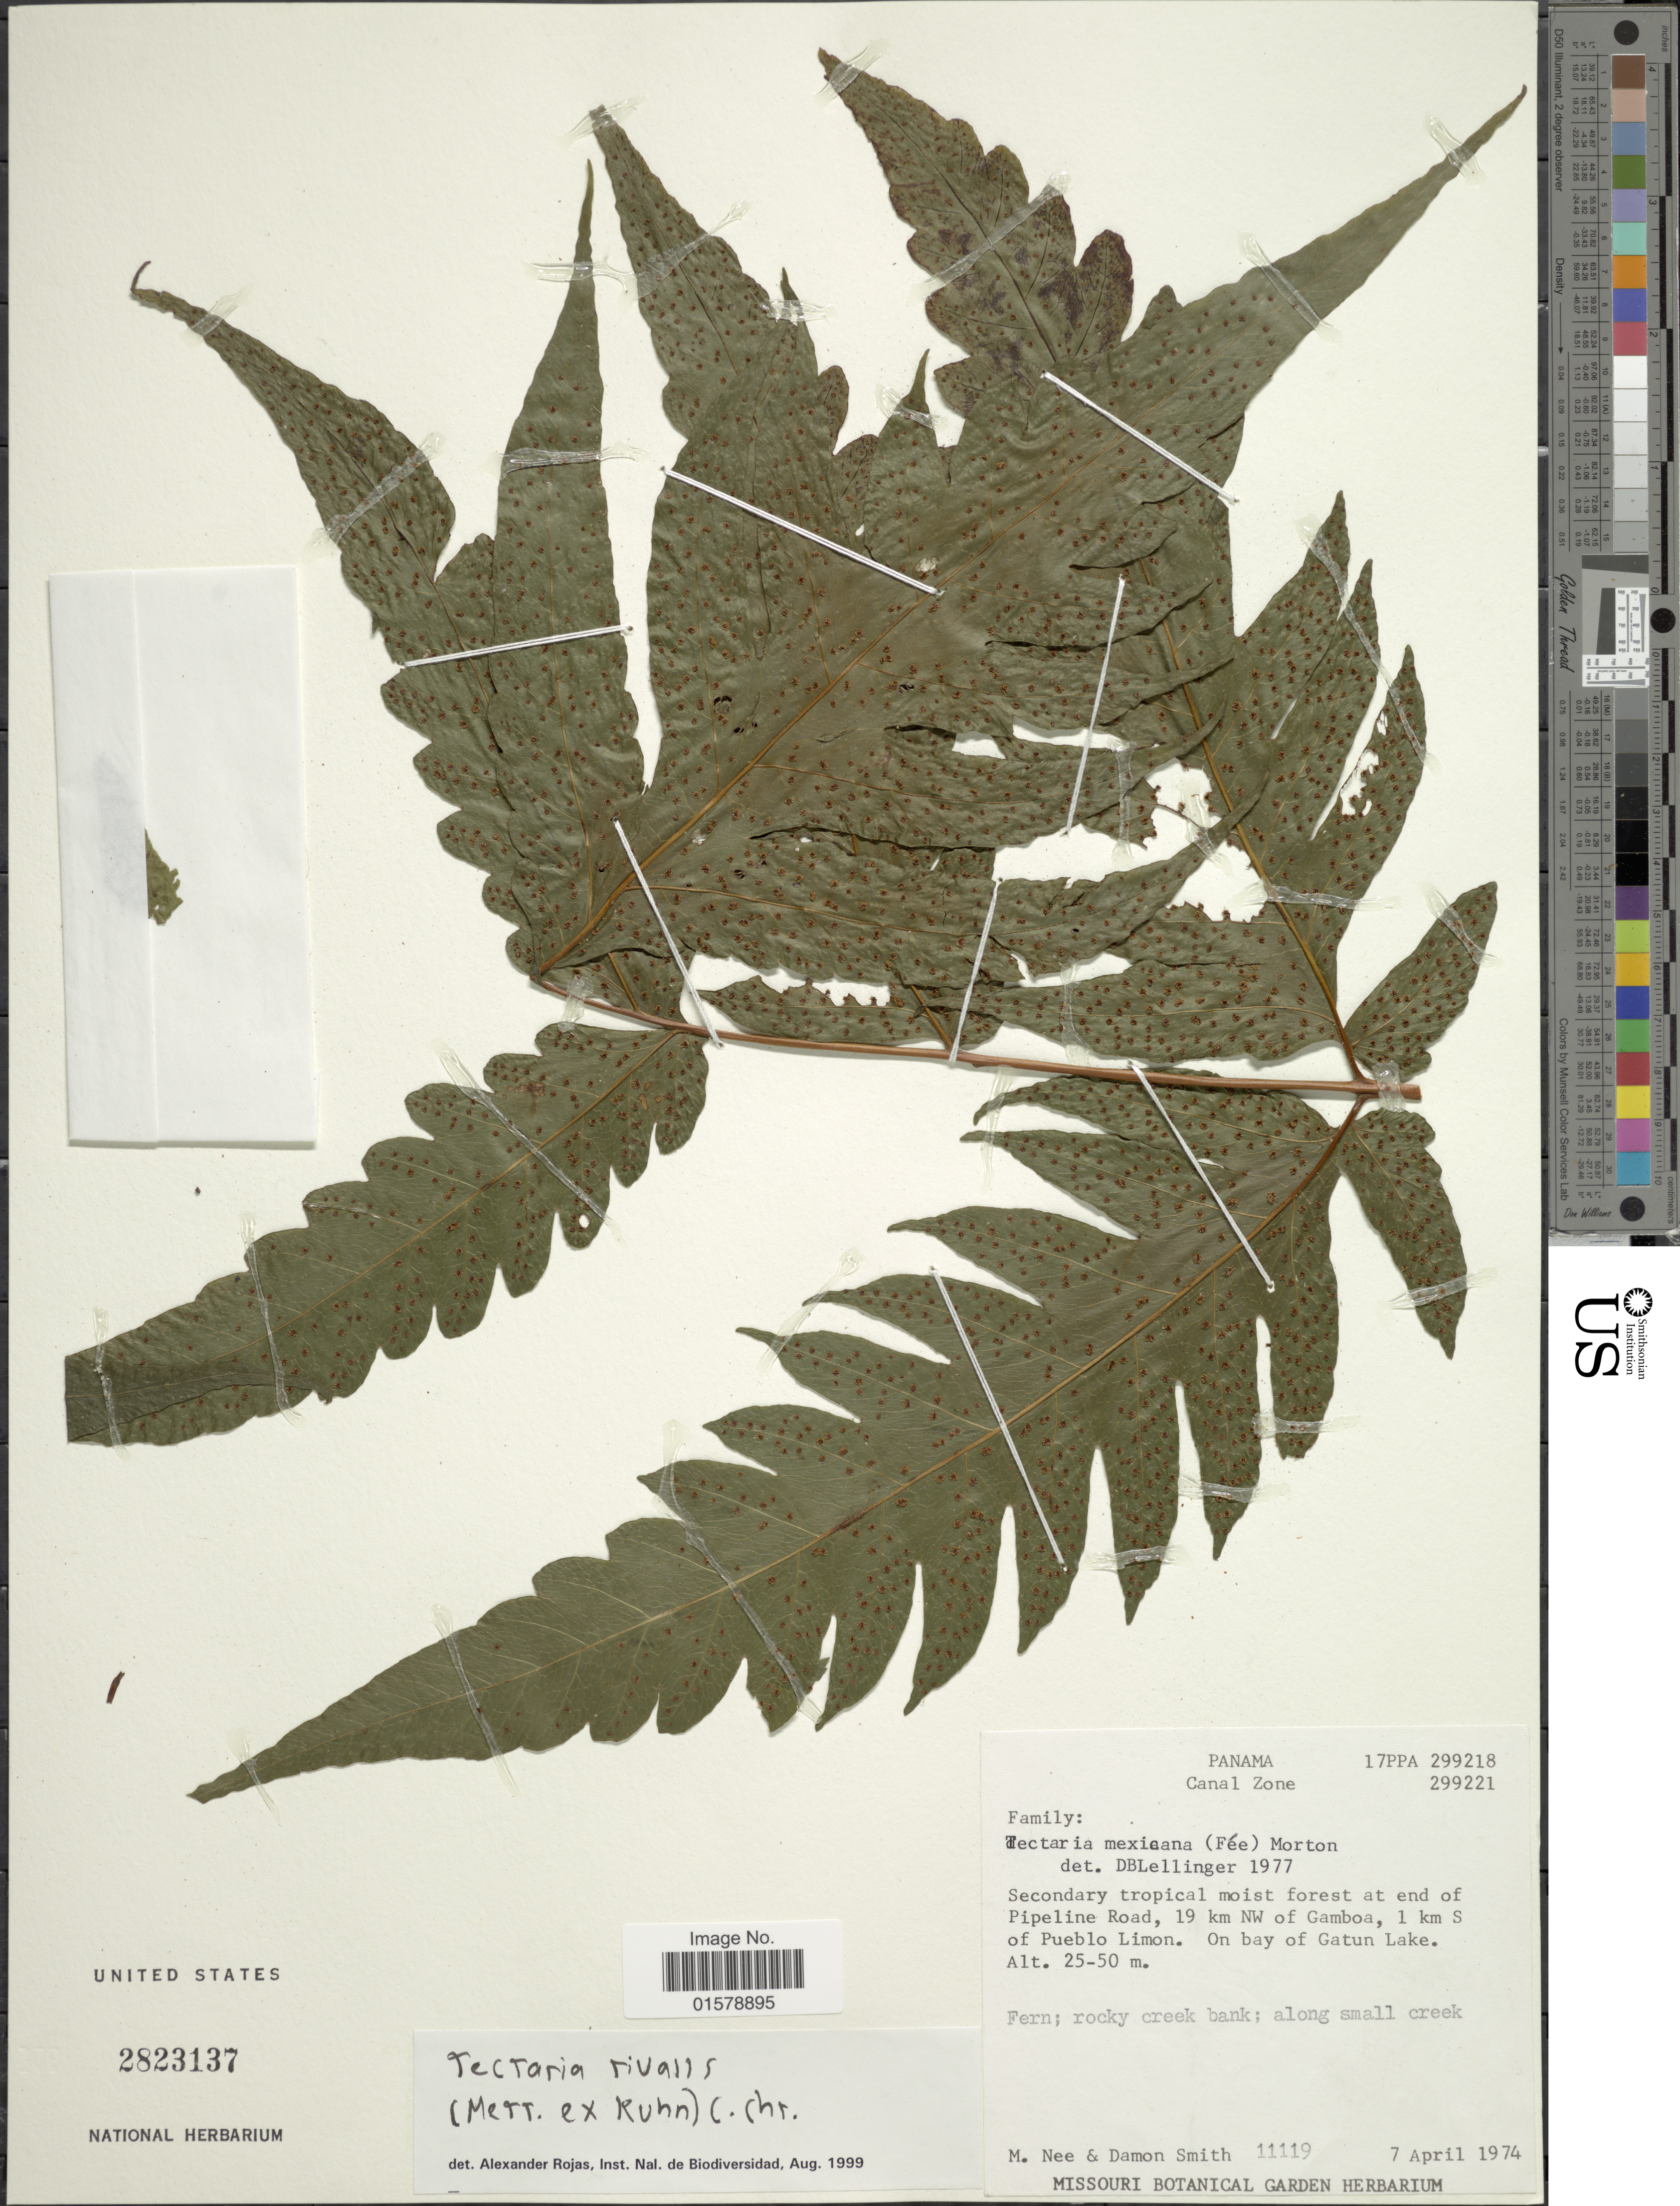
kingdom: Plantae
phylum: Tracheophyta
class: Polypodiopsida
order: Polypodiales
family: Tectariaceae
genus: Tectaria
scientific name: Tectaria rivalis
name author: (Mett. ex Kuhn) C. Chr.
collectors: M. Nee & D. A. Smith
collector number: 11119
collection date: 1974-04-07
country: Panama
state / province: Colón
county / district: Canal Zone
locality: Canal Zone, Secondary tropical moist forest at end of Pipeline Road, 19 km NW of Gamboa, 1 km S of Pueblo Limon, on bay of Gatun Lake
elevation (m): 25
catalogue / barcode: US 2823137